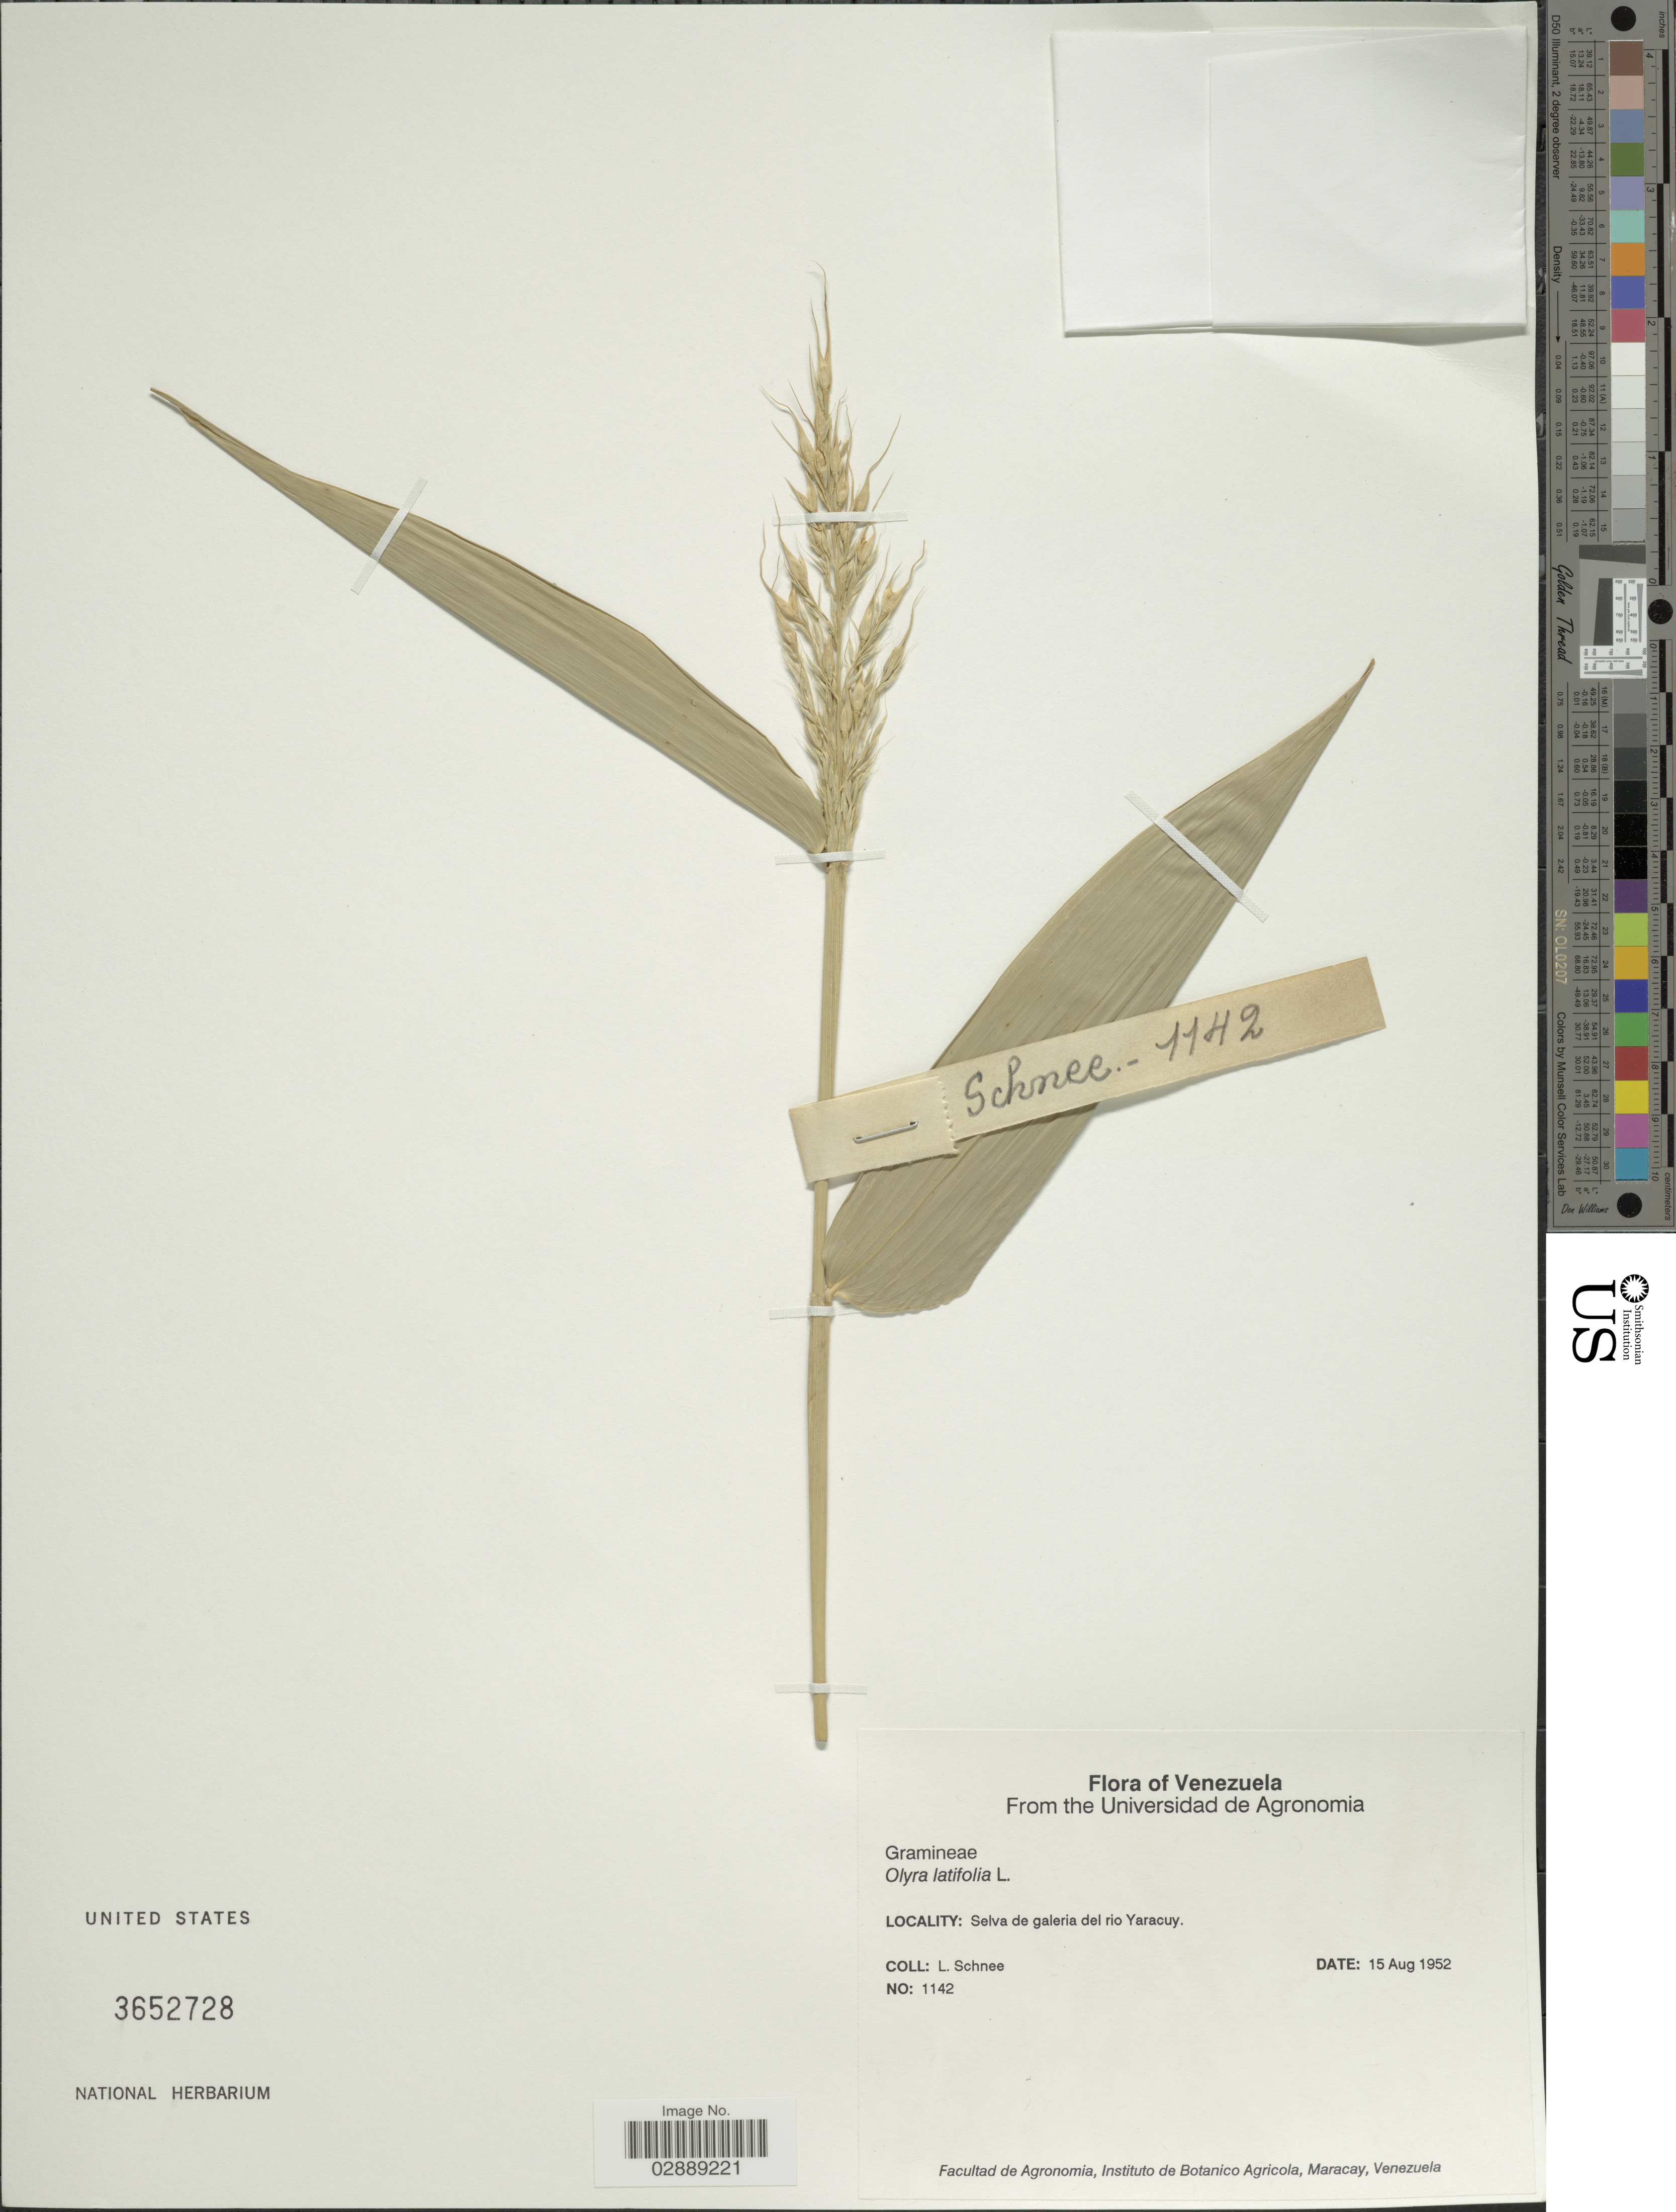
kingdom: Plantae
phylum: Tracheophyta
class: Liliopsida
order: Poales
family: Poaceae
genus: Olyra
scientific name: Olyra latifolia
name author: L.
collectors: L. Schnee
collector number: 1142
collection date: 1952-08-15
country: Venezuela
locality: Selva de galeria del rio Yaracuy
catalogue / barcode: US 3652728